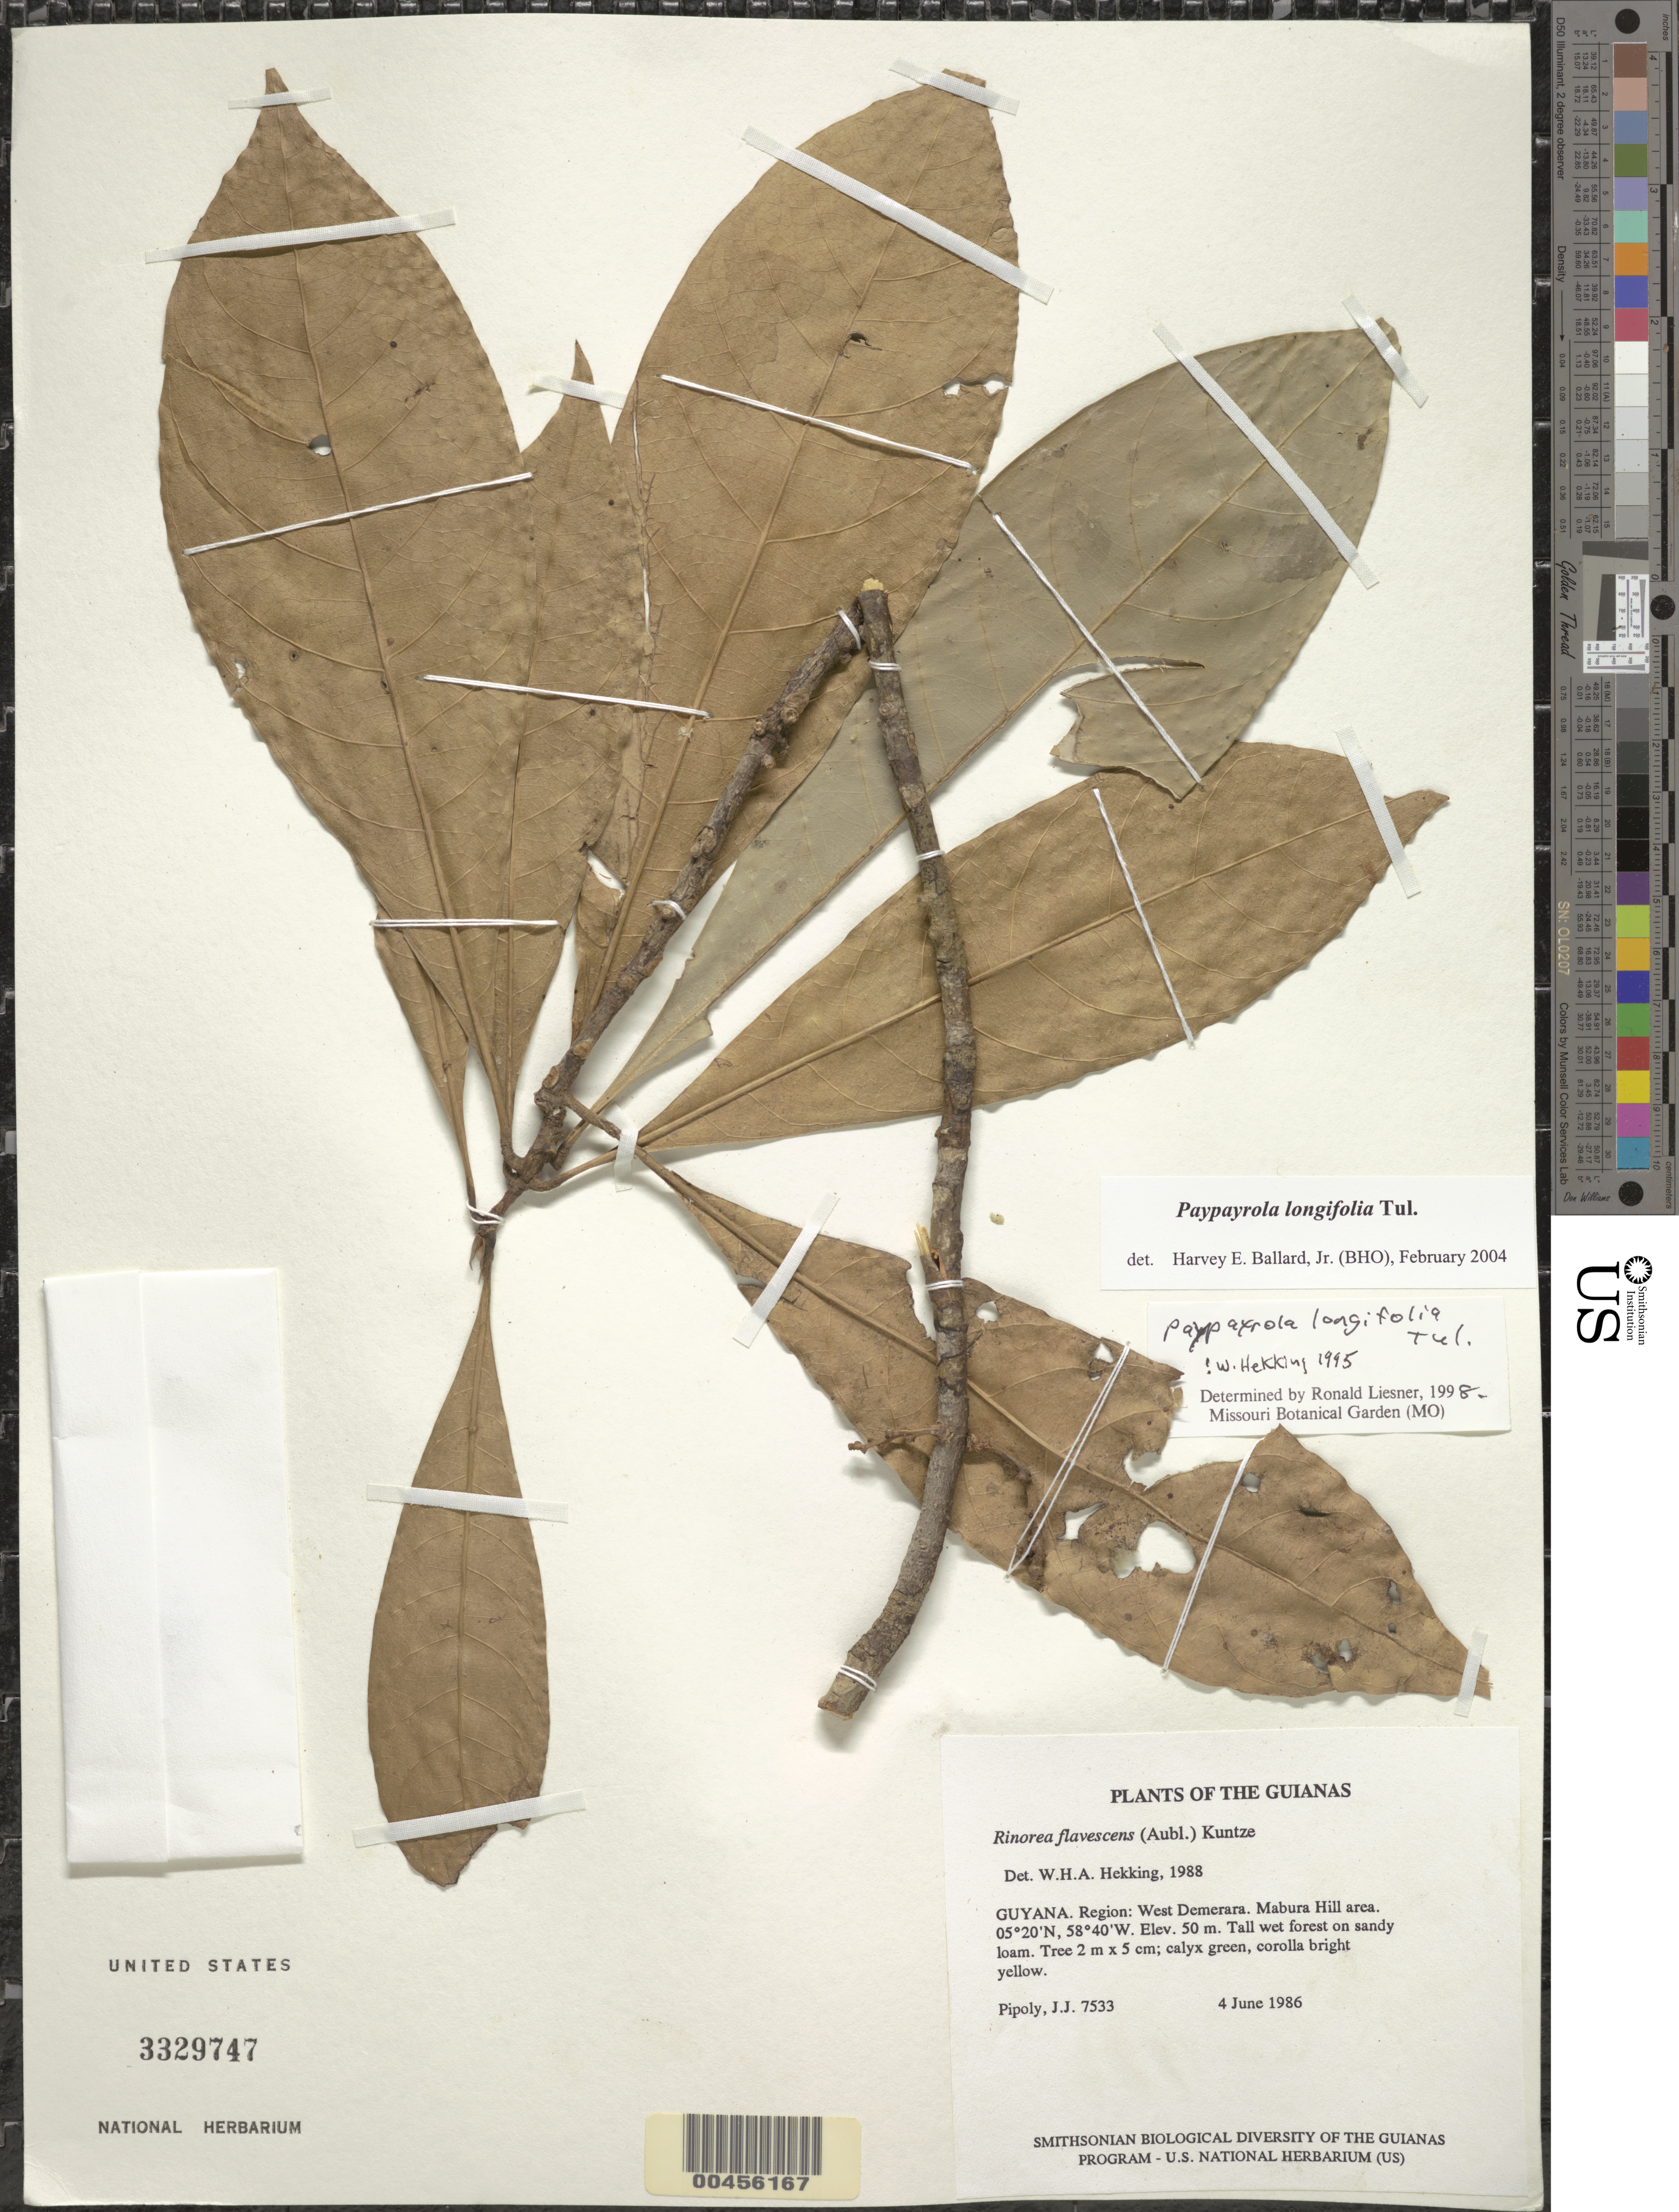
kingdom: Plantae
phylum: Tracheophyta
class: Magnoliopsida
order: Malpighiales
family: Violaceae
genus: Paypayrola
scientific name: Paypayrola longifolia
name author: Tul.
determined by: Ballard, Harvey E.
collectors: J. J. Pipoly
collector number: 7533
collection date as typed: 4 June 1986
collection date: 1986-06-04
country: Guyana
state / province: U. Demerara-Berbice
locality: Mabura Hill area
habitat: Tall wet forest on sandy loam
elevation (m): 50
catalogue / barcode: US 3329747